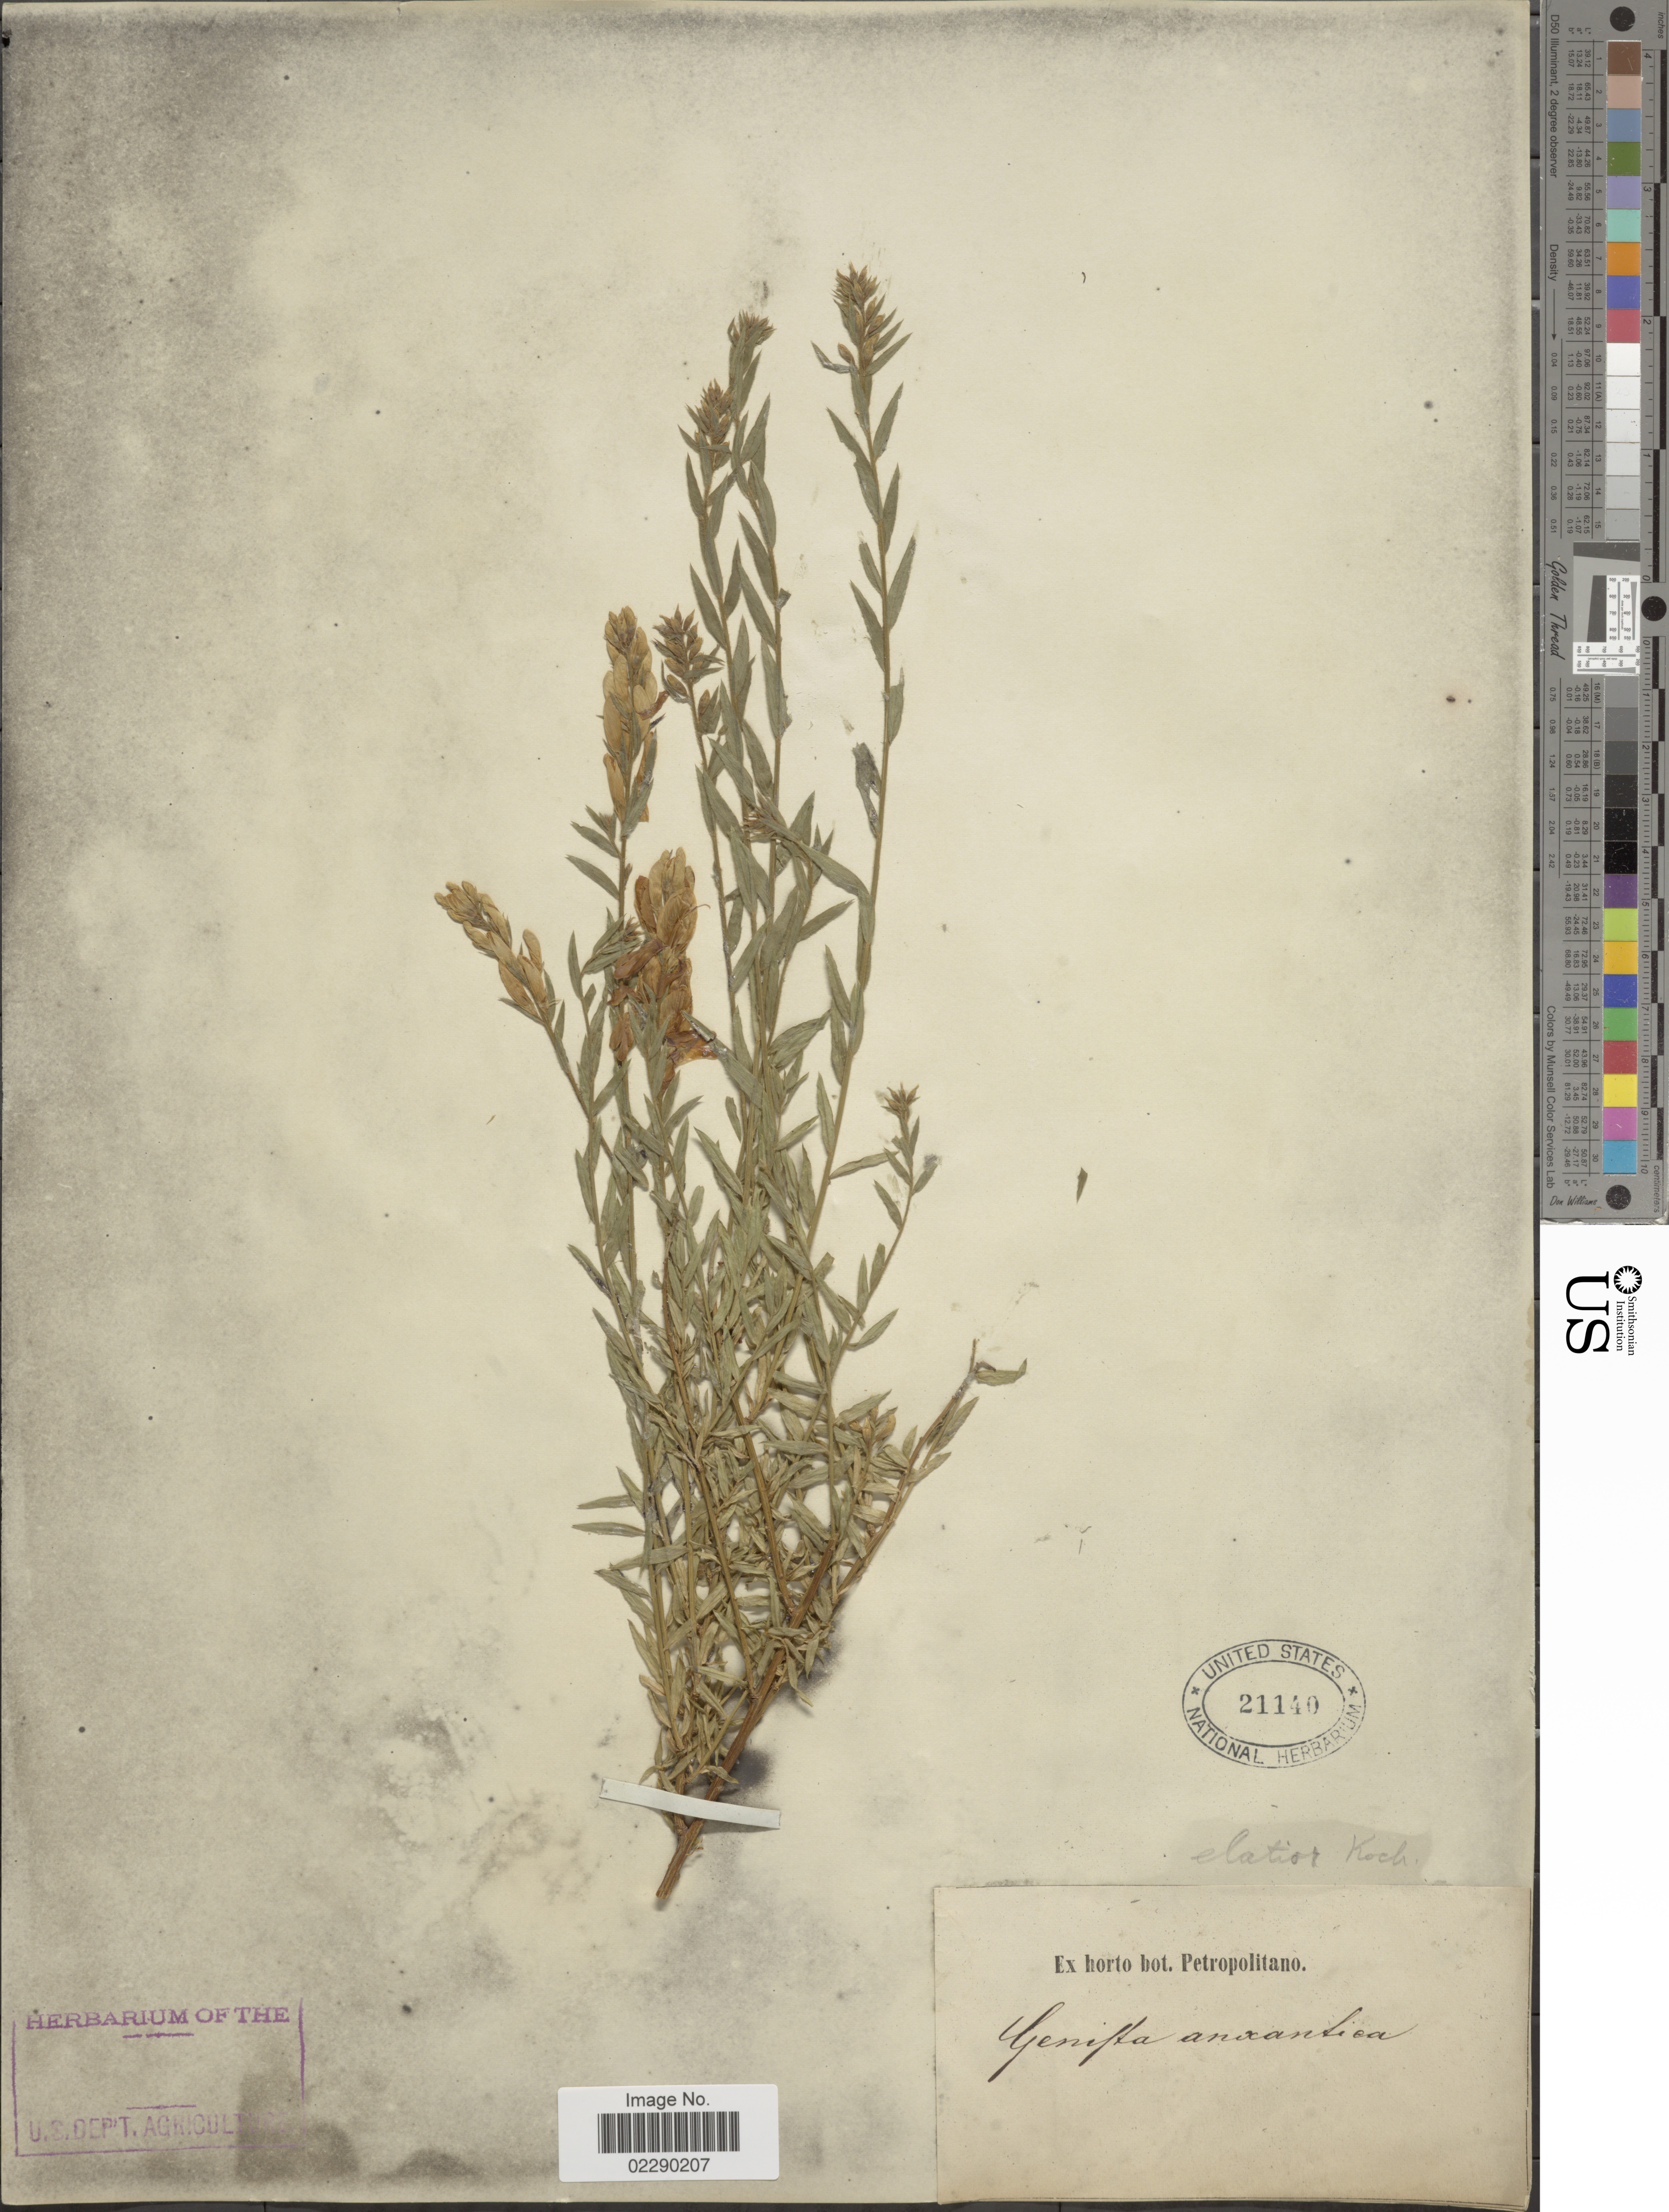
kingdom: Plantae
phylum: Tracheophyta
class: Magnoliopsida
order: Fabales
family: Fabaceae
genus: Genista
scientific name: Genista elatior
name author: Koch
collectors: ex Horto Bot. Petropolitano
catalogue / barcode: US 21140